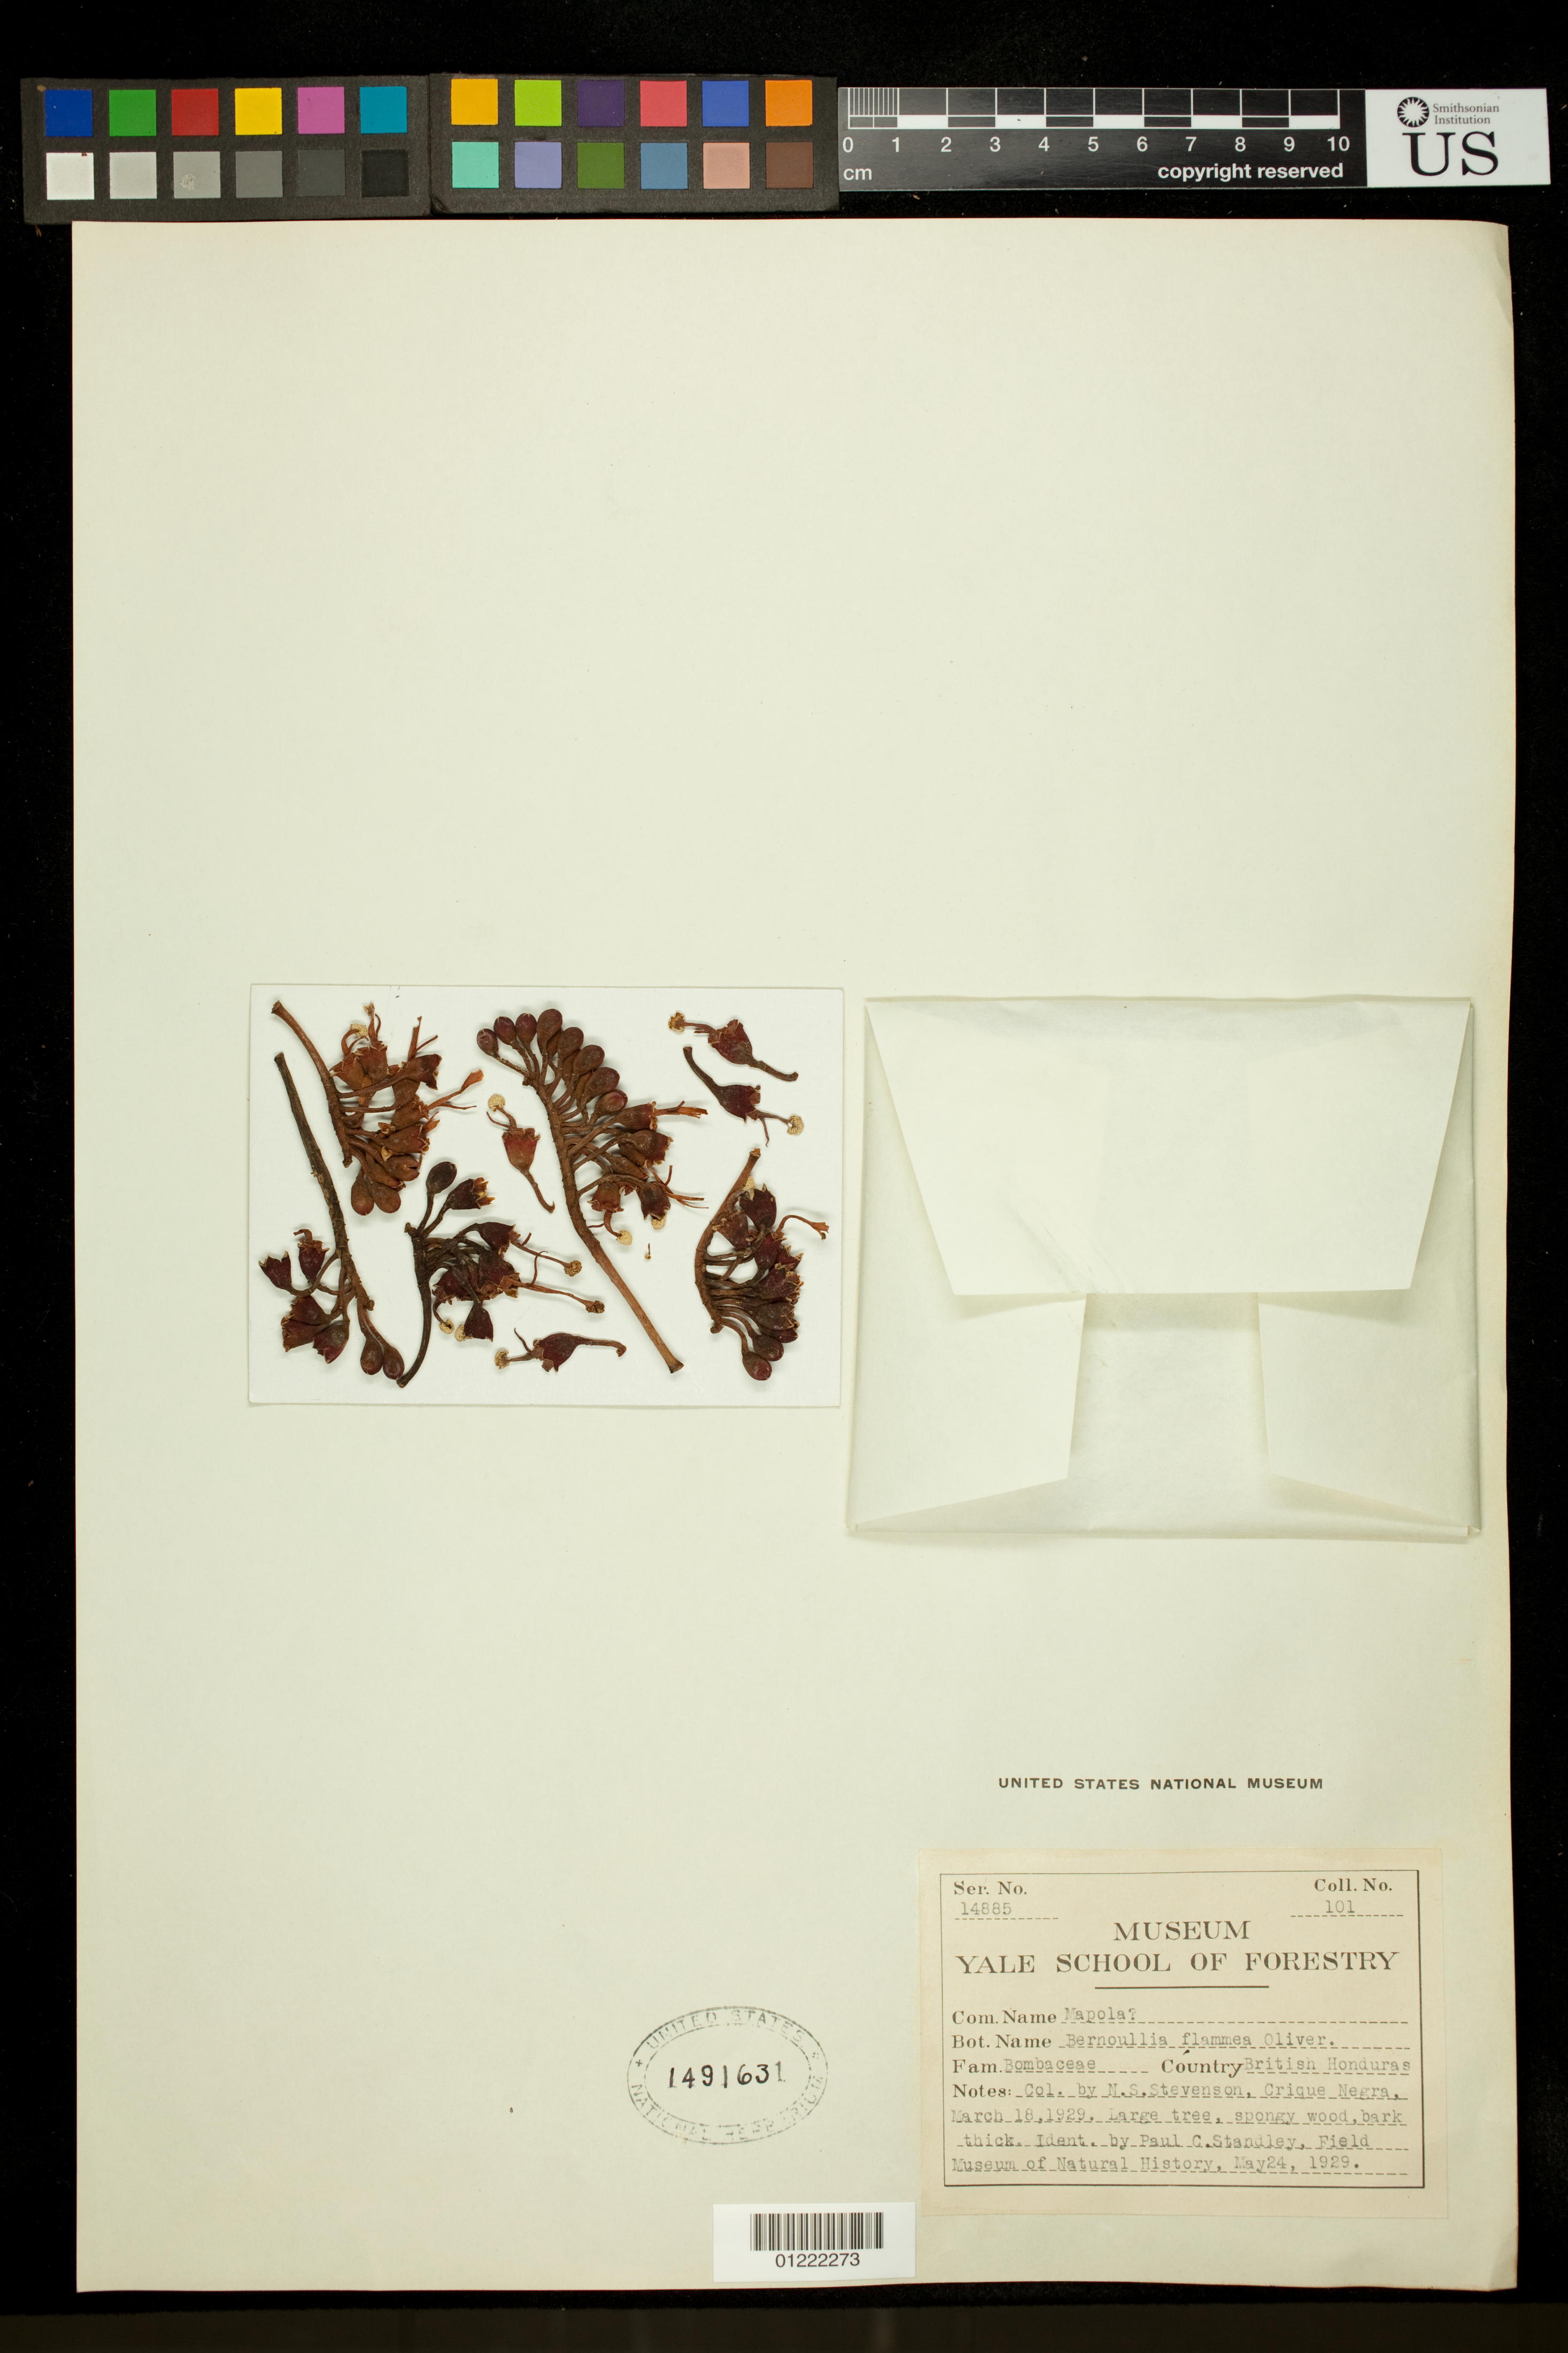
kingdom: Plantae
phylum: Tracheophyta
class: Magnoliopsida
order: Malvales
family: Malvaceae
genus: Bernoullia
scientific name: Bernoullia flammea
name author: Oliv.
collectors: N. Stevenson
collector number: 101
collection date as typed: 3/24/1929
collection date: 1929-03-24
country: Belize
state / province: Toledo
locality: Crique Negra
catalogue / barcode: US 1491631